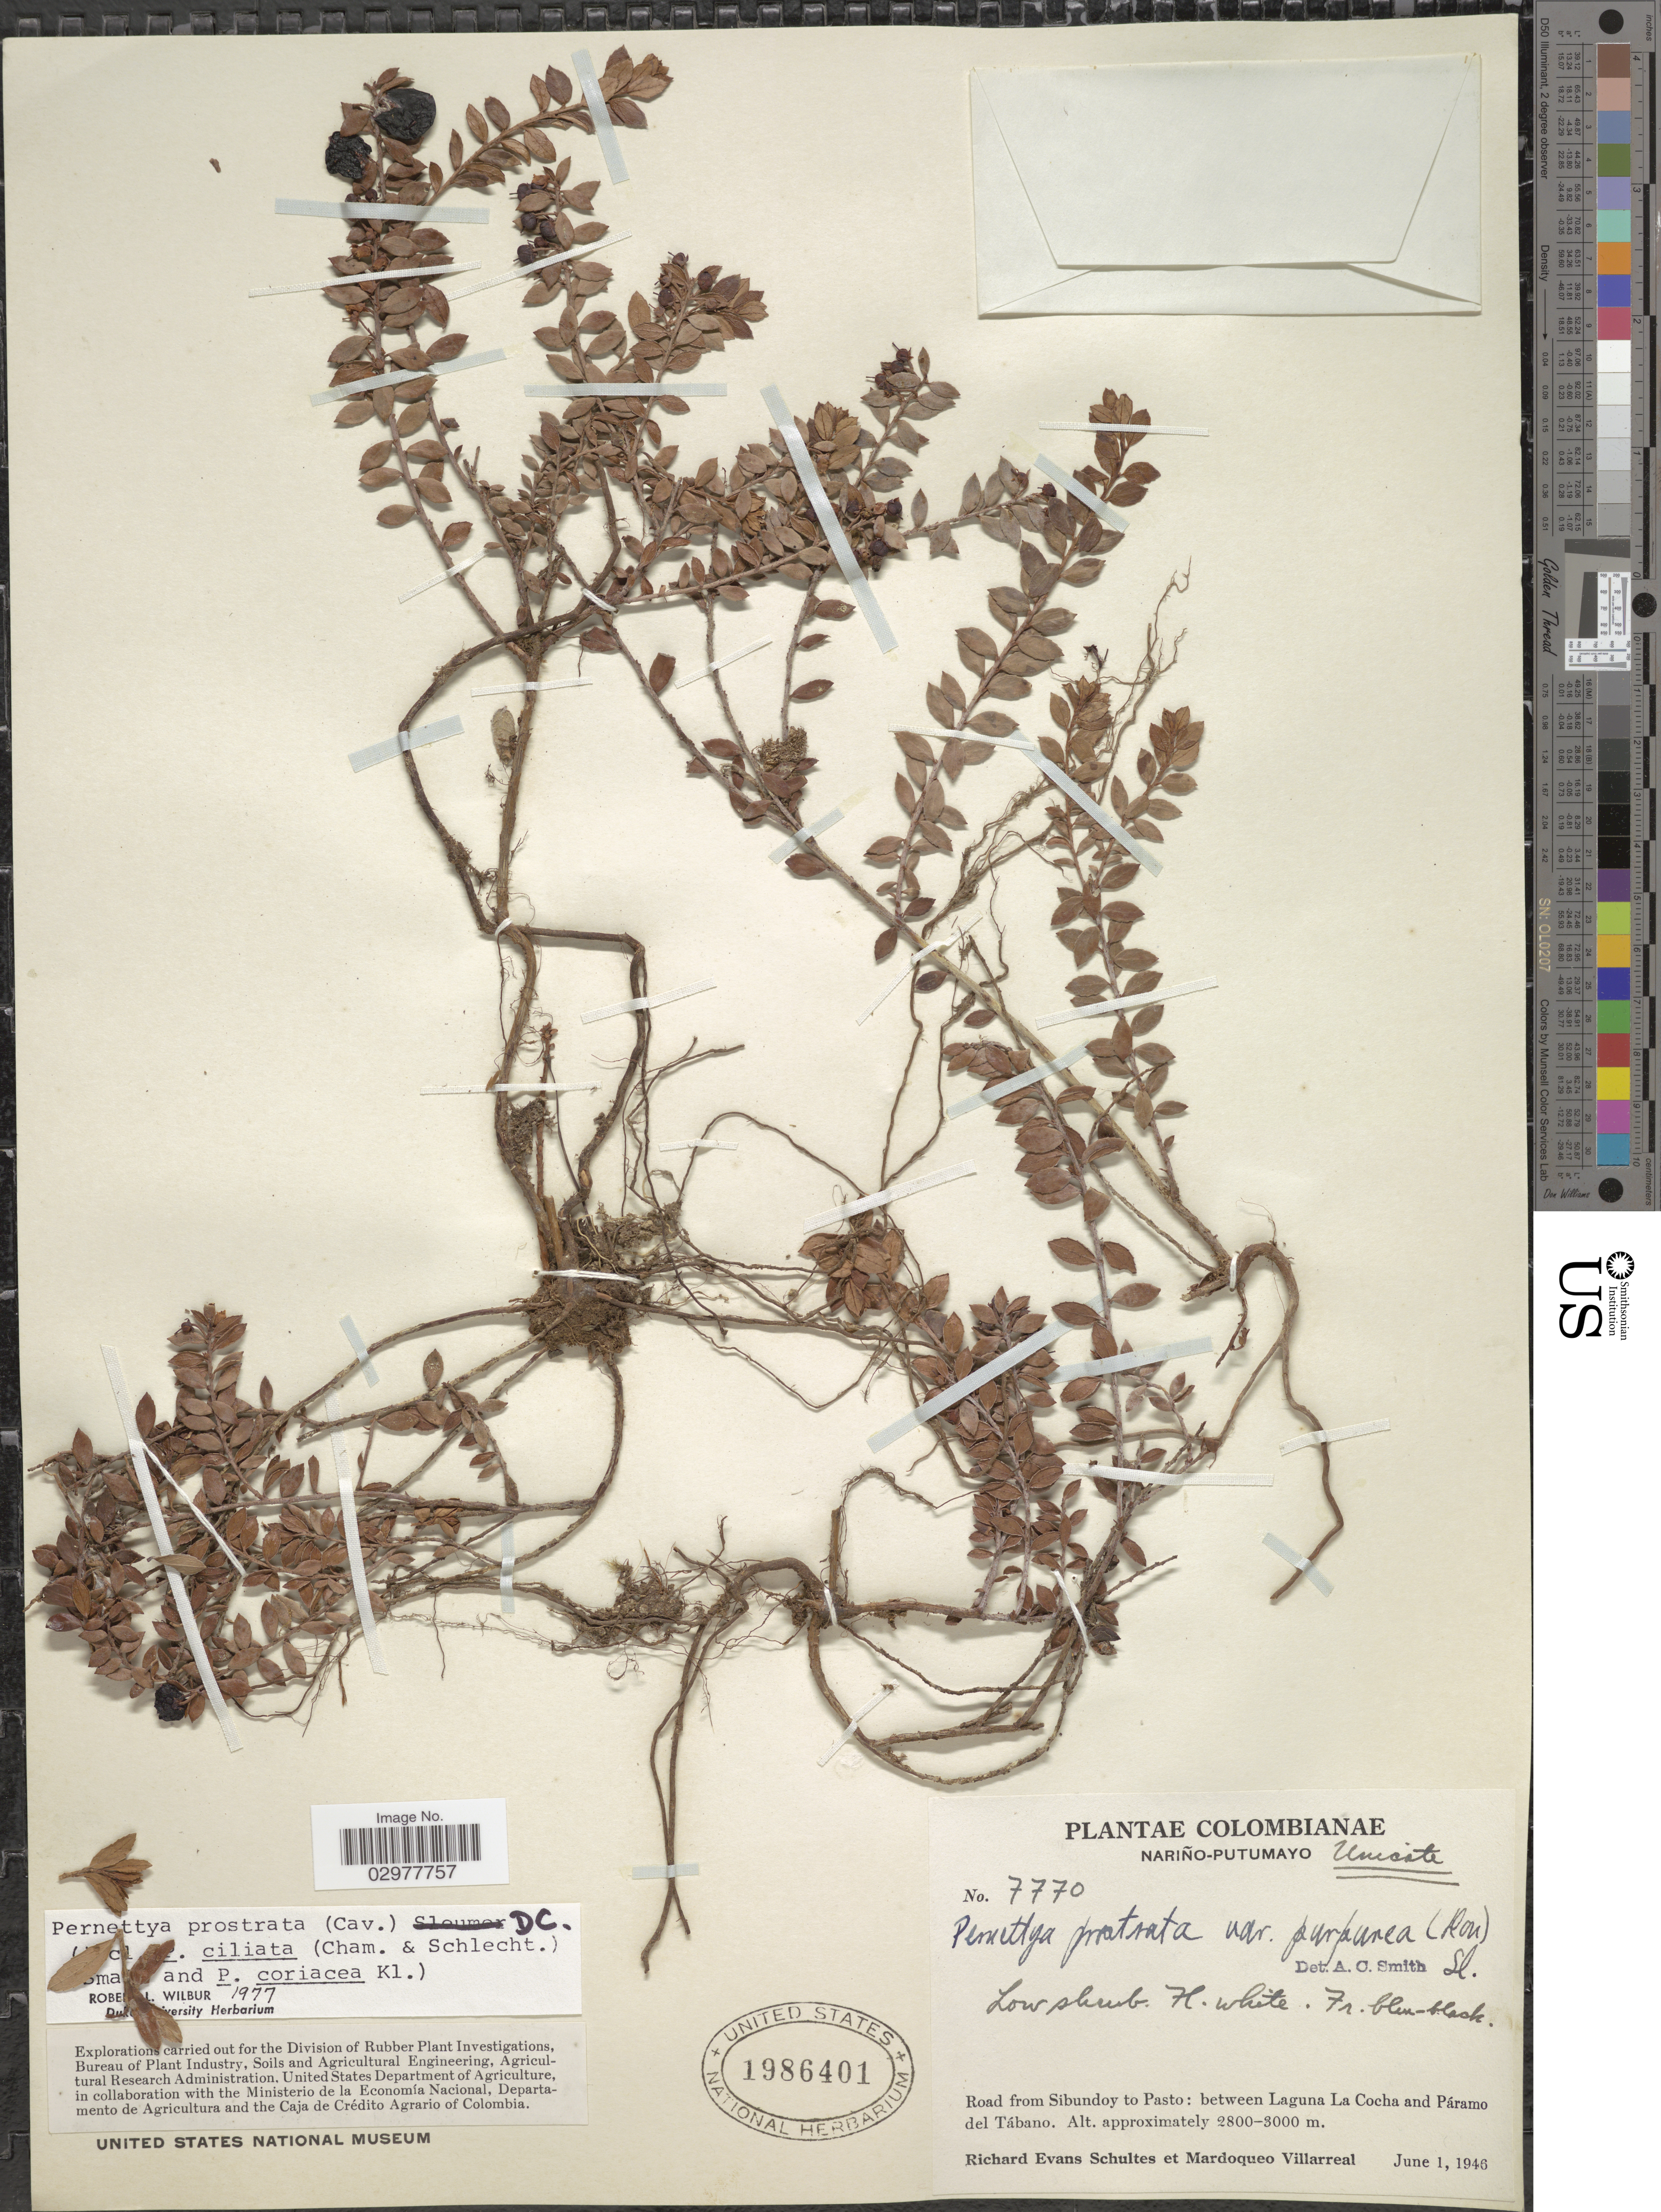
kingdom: Plantae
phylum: Tracheophyta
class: Magnoliopsida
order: Ericales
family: Ericaceae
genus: Pernettya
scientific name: Pernettya prostrata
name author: (Cav.) DC.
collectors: R. E. Schultes & M. Villarreal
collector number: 7770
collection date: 1946-06-01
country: Colombia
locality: Nariño-Putumayo, Road from Sibundoy to Pasto: between Laguna La Cocha and Páramo del Tábano.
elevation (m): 2800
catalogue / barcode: US 1986401